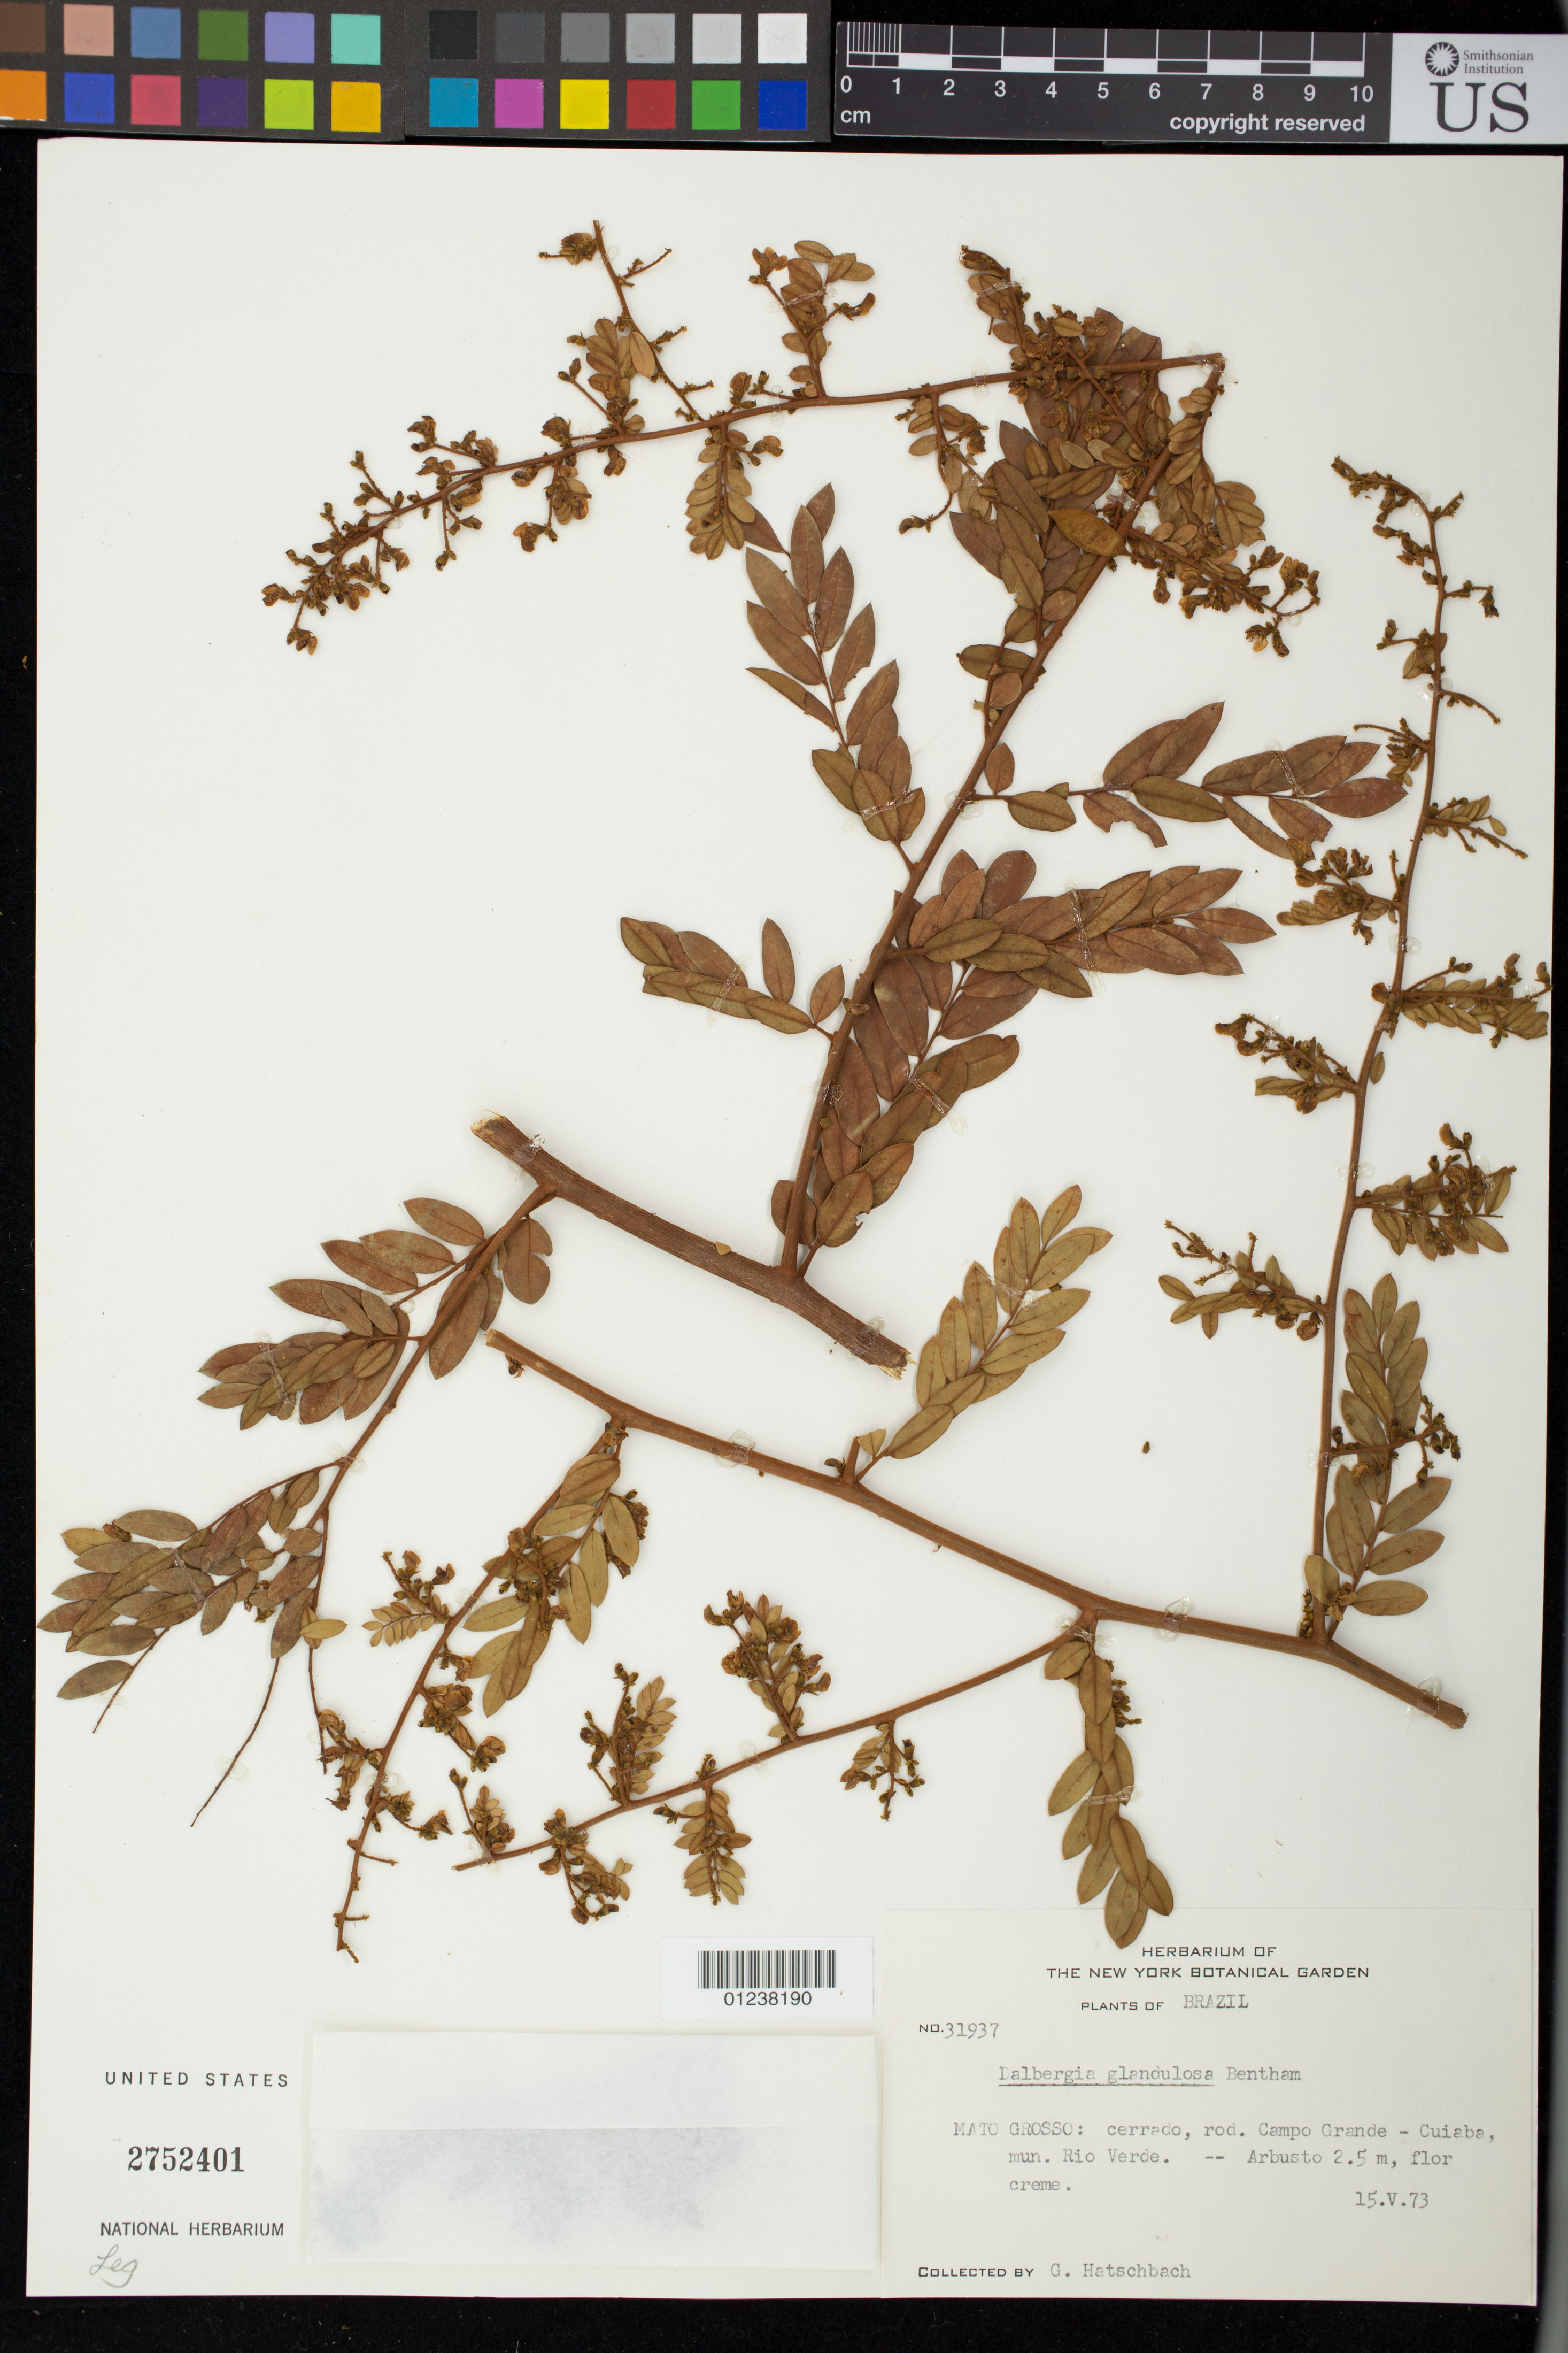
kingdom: Plantae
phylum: Tracheophyta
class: Magnoliopsida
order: Fabales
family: Fabaceae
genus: Dalbergia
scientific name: Dalbergia glandulosa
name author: Benth.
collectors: G. Hatschbach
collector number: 31937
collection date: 1973-05-15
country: Brazil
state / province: Mato Grosso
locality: Campo Grande - Cuiaba, mun. Rio Verde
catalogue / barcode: US 2752401